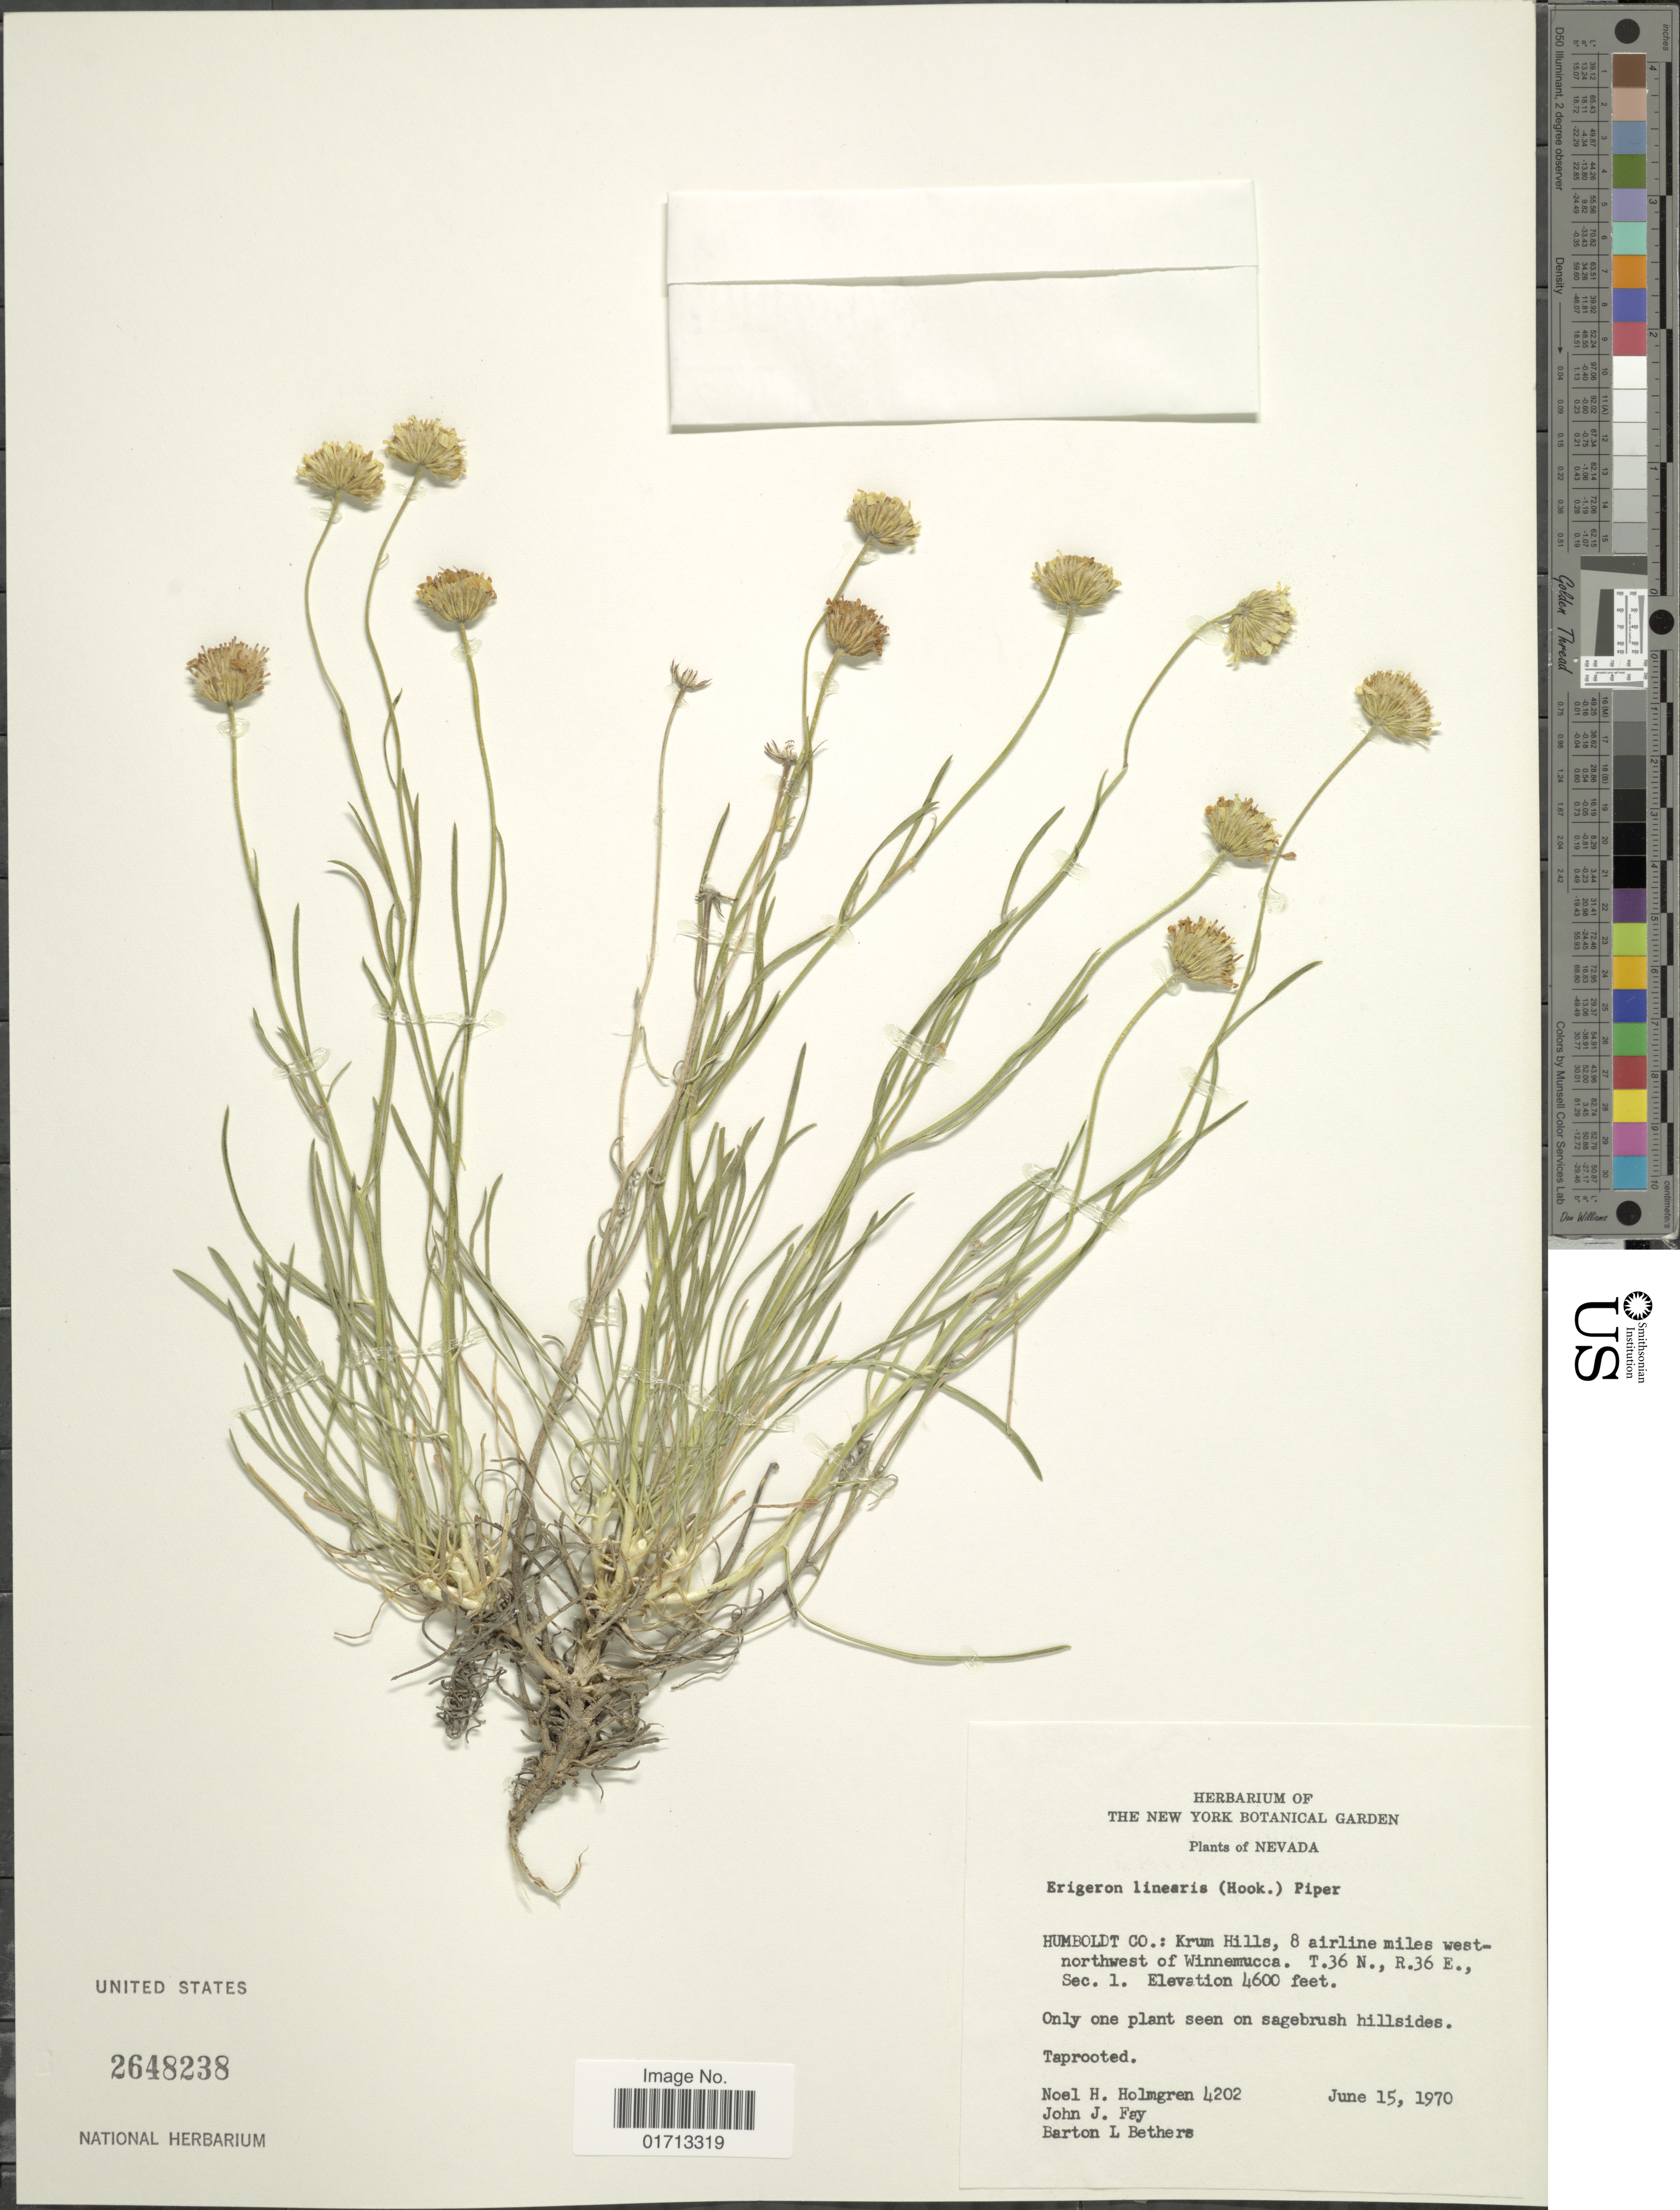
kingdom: Plantae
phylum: Tracheophyta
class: Magnoliopsida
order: Asterales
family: Asteraceae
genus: Erigeron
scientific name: Erigeron linearis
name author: (Hook.) Piper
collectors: N. H. Holmgren, J. M. Fay & B. Bethers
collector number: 4202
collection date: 1970-06-15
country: United States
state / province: Nevada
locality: Humboldt Co.: Krum Hills, 8 airline miles westnorthwest of Winnemucca. T.36 N., R.36 E., Sec. 1.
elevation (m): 1402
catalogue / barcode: US 2648238